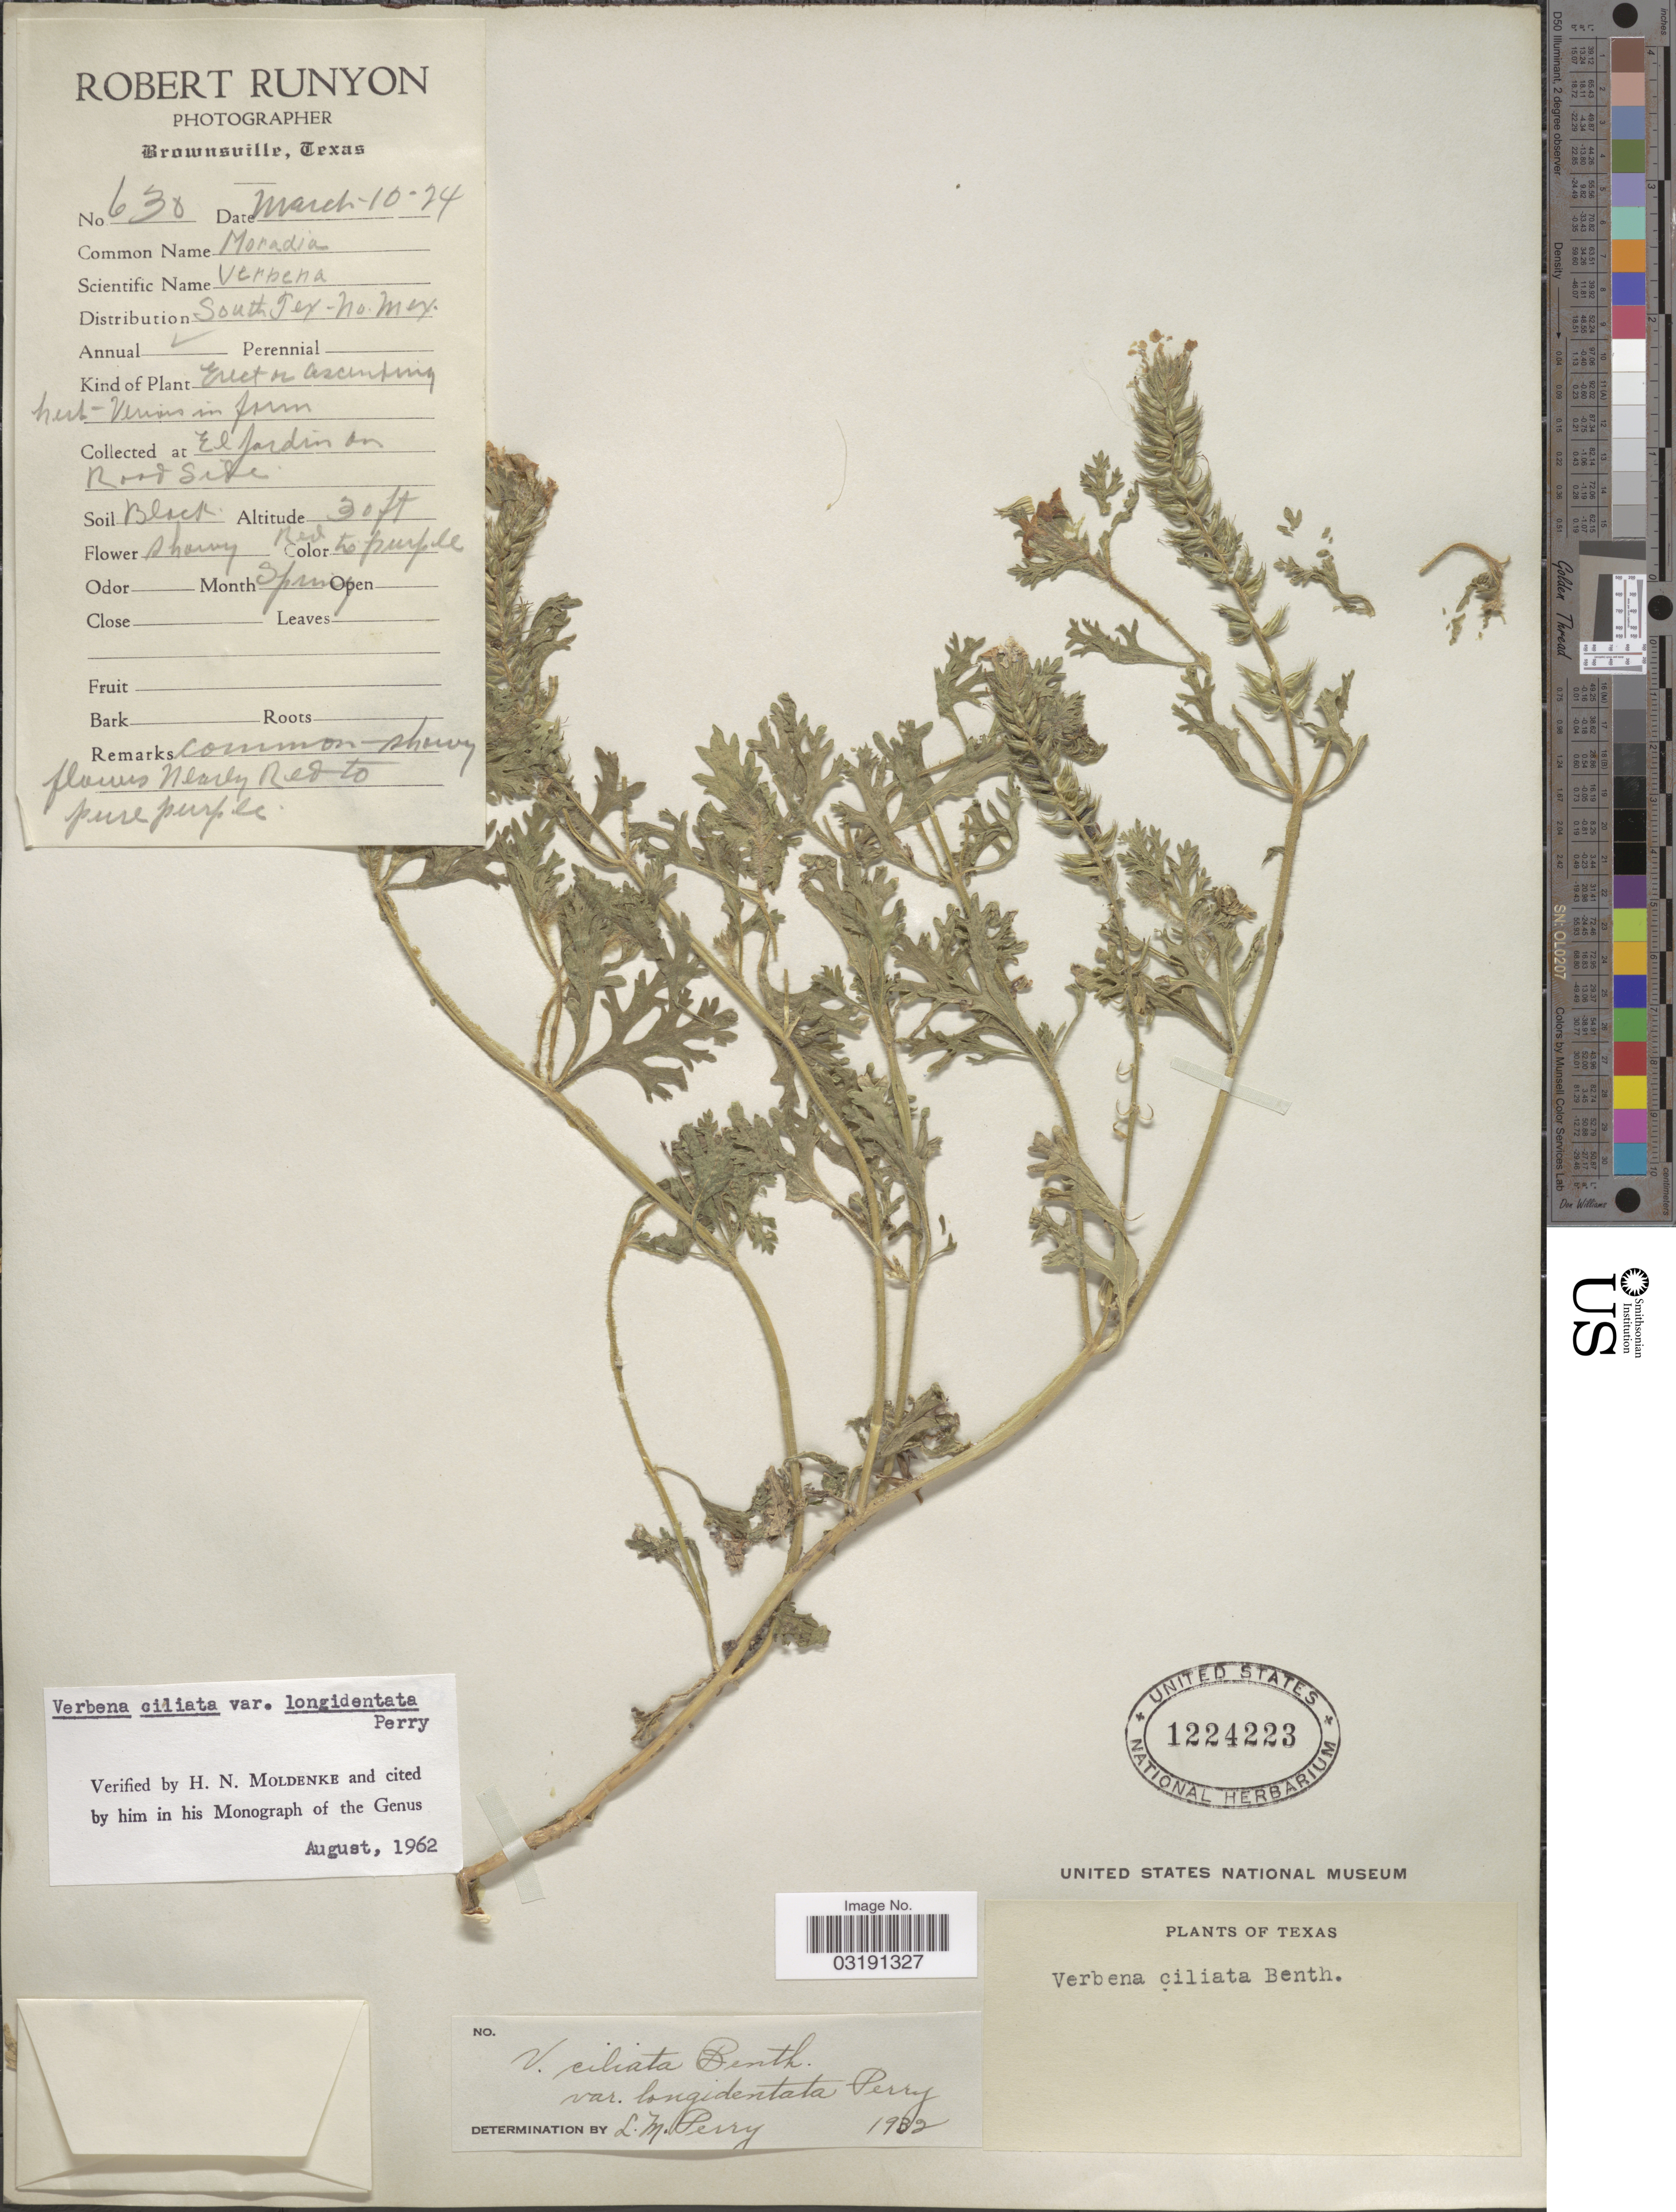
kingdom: Plantae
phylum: Tracheophyta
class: Magnoliopsida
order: Lamiales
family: Verbenaceae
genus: Verbena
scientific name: Verbena ciliata var. longidentata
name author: L.M. Perry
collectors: R. Runyon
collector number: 630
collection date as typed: Transcribed d/m/y: 10/3/24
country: United States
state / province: Texas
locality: South Tex. El Jardin on roadside.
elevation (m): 9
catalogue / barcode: US 1224223